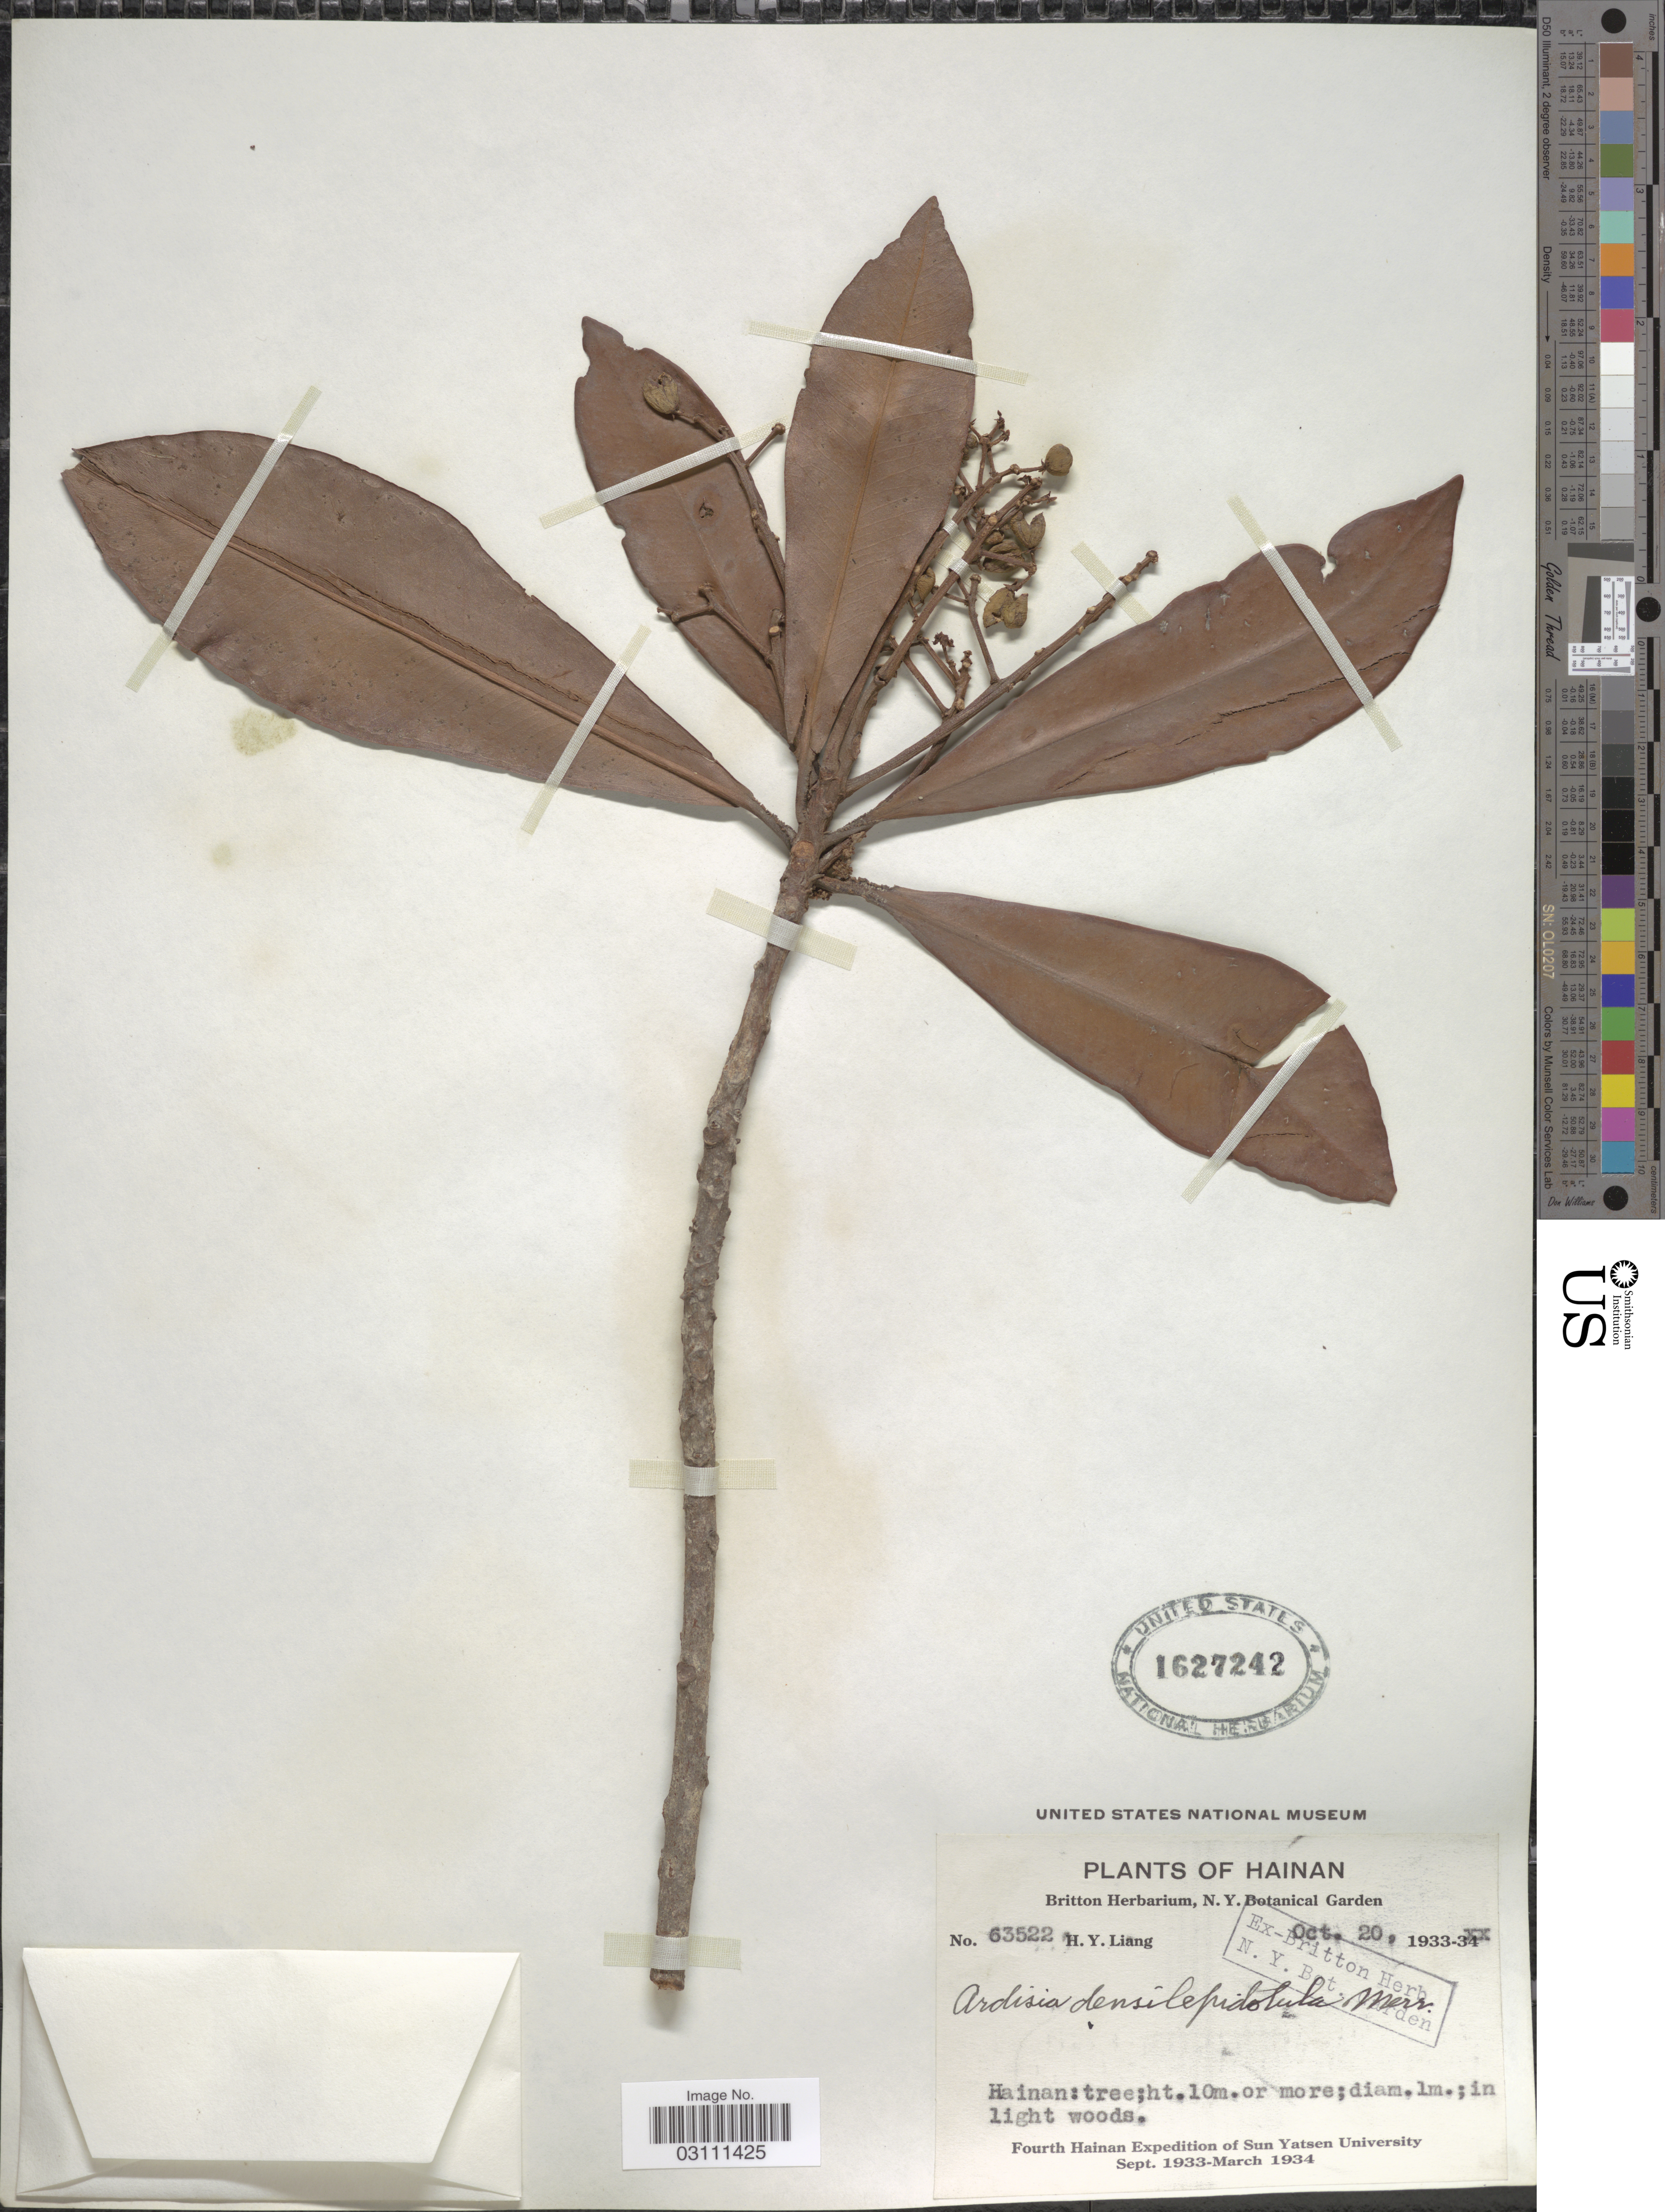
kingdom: Plantae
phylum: Tracheophyta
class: Magnoliopsida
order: Ericales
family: Primulaceae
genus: Ardisia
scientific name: Ardisia densilepidotula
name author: Merr.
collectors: H. Y. Liang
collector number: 63522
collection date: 1933-10-20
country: China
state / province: Hainan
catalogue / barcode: US 1627242